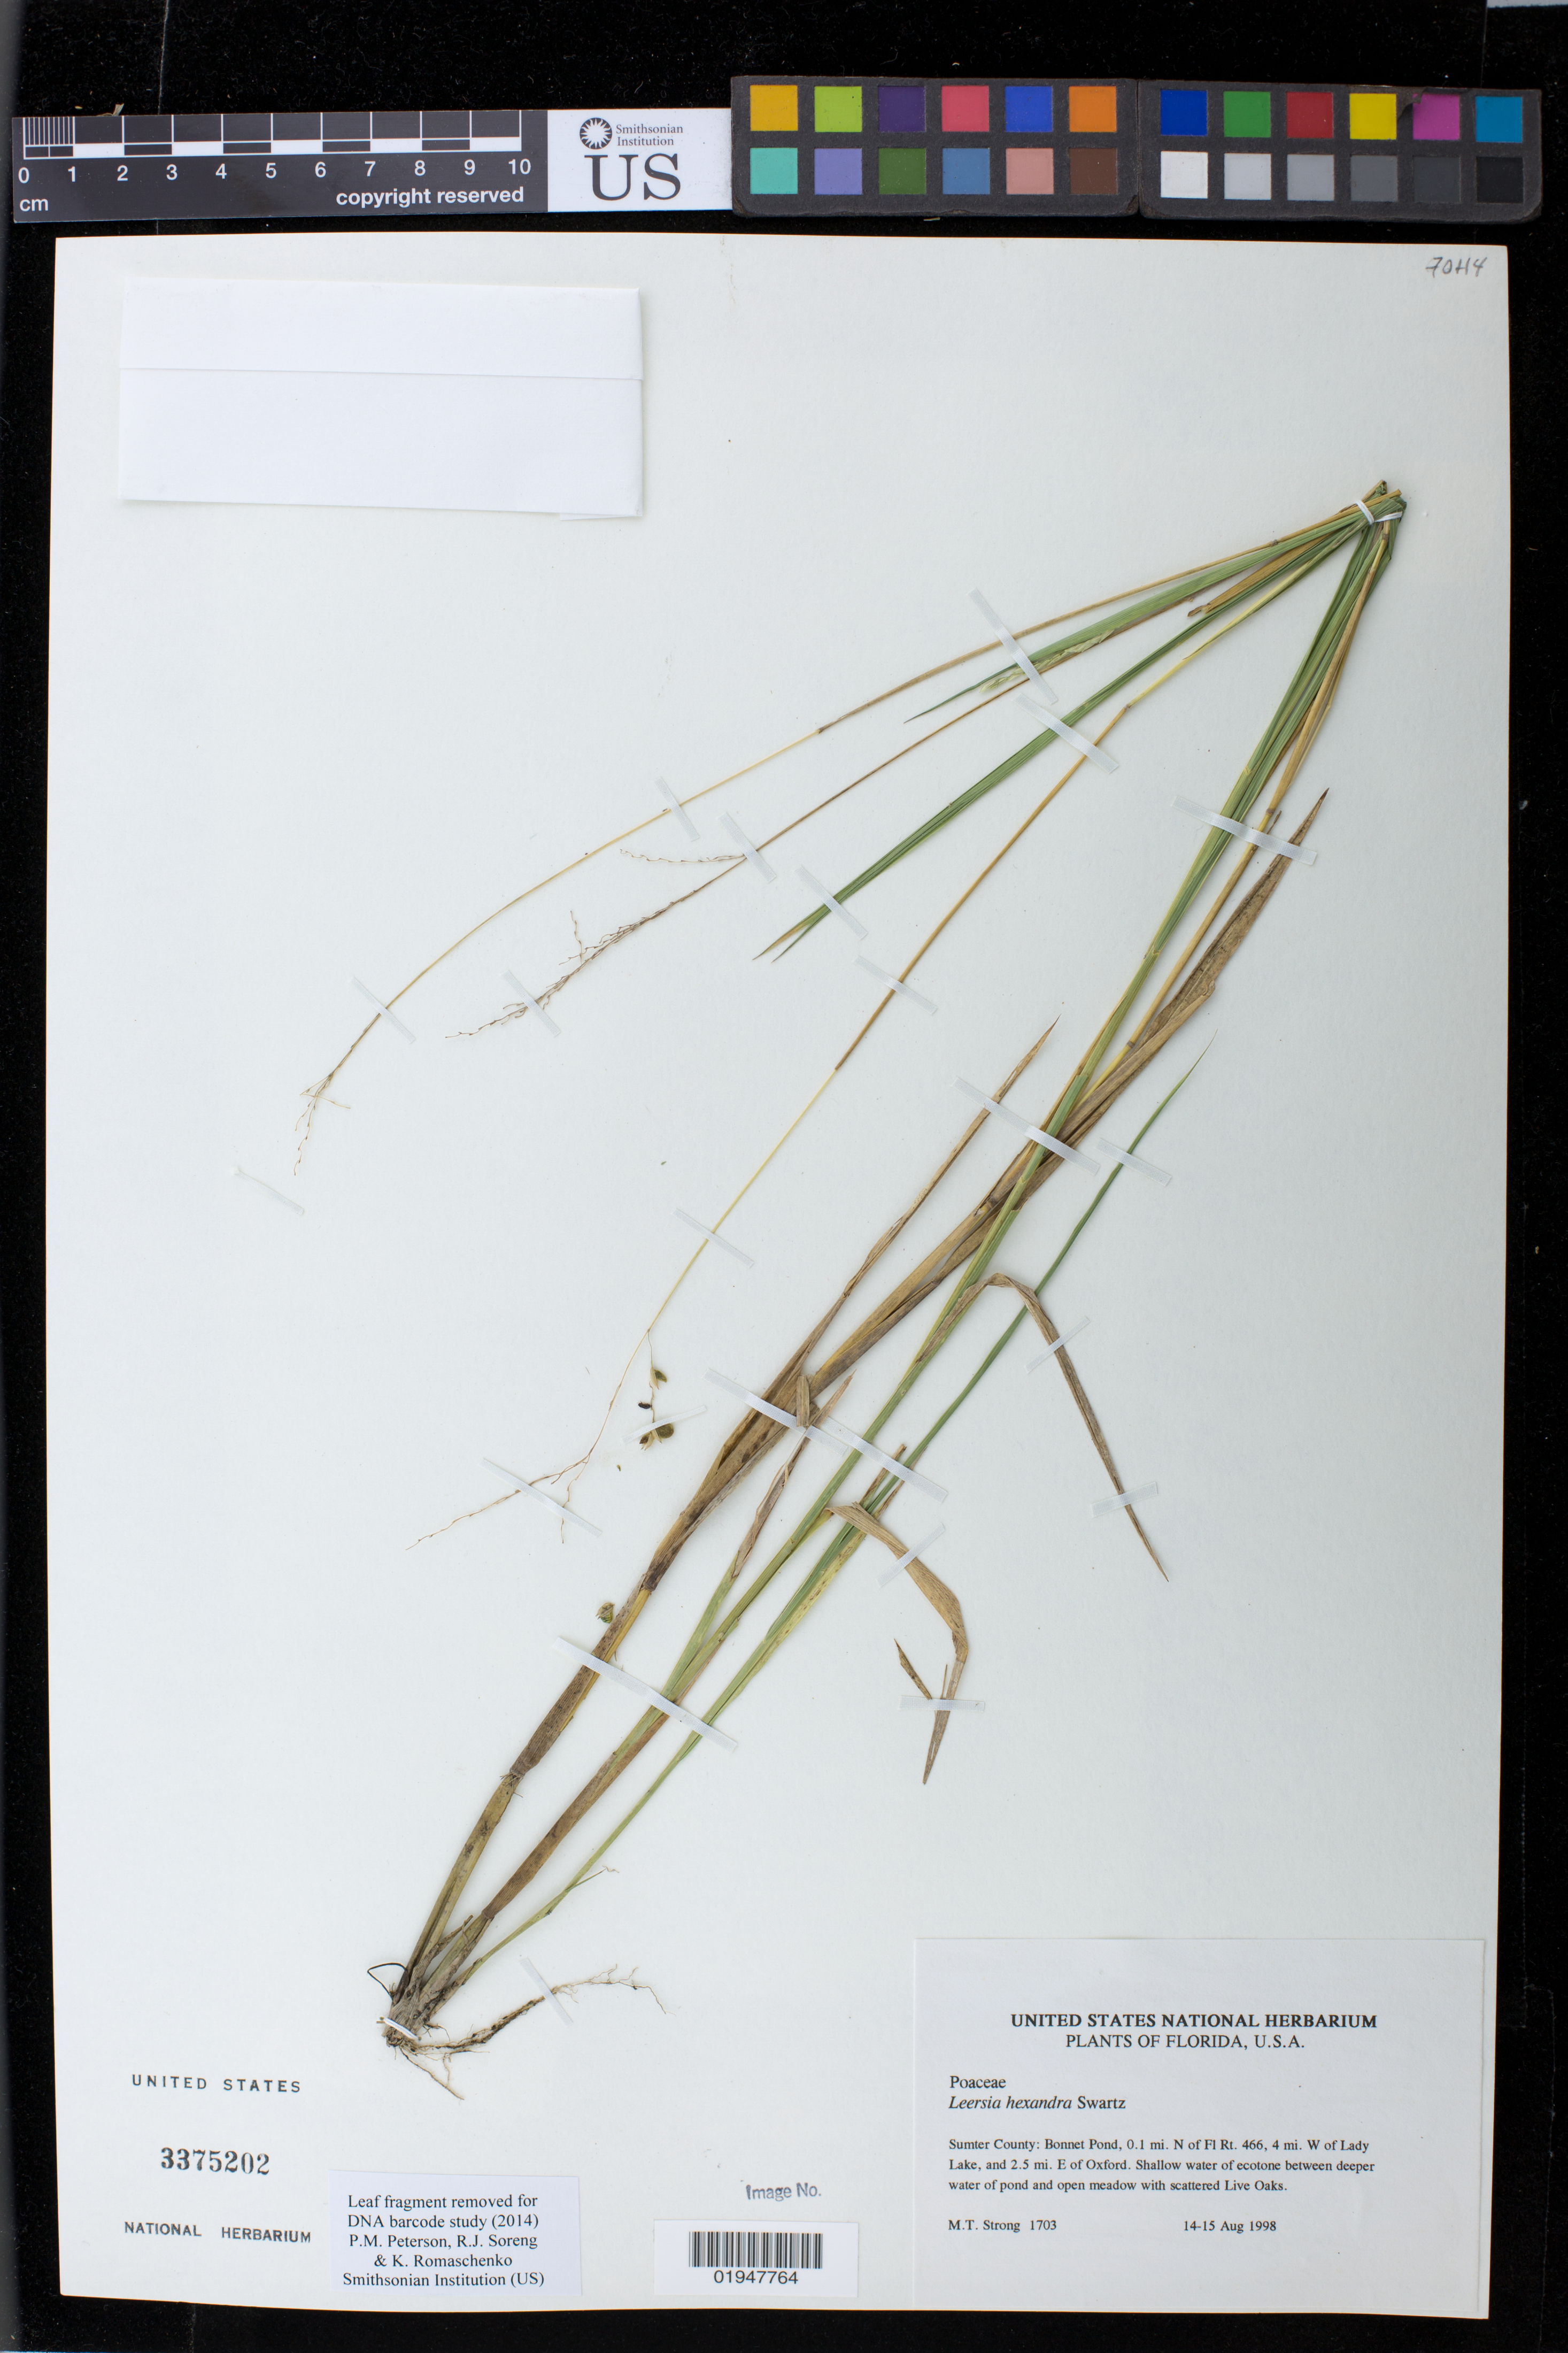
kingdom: Plantae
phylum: Tracheophyta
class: Liliopsida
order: Poales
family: Poaceae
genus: Leersia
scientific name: Leersia hexandra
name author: Sw.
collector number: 1703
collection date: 1998-08-14/1998-08-15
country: United States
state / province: Florida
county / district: Sumter County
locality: Bonnet Pond, 0.1 mi. N of Fl Rt. 466, 4 mi. W of Lady Lake, and 2.5 mi. E of Oxford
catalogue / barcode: US 3375202